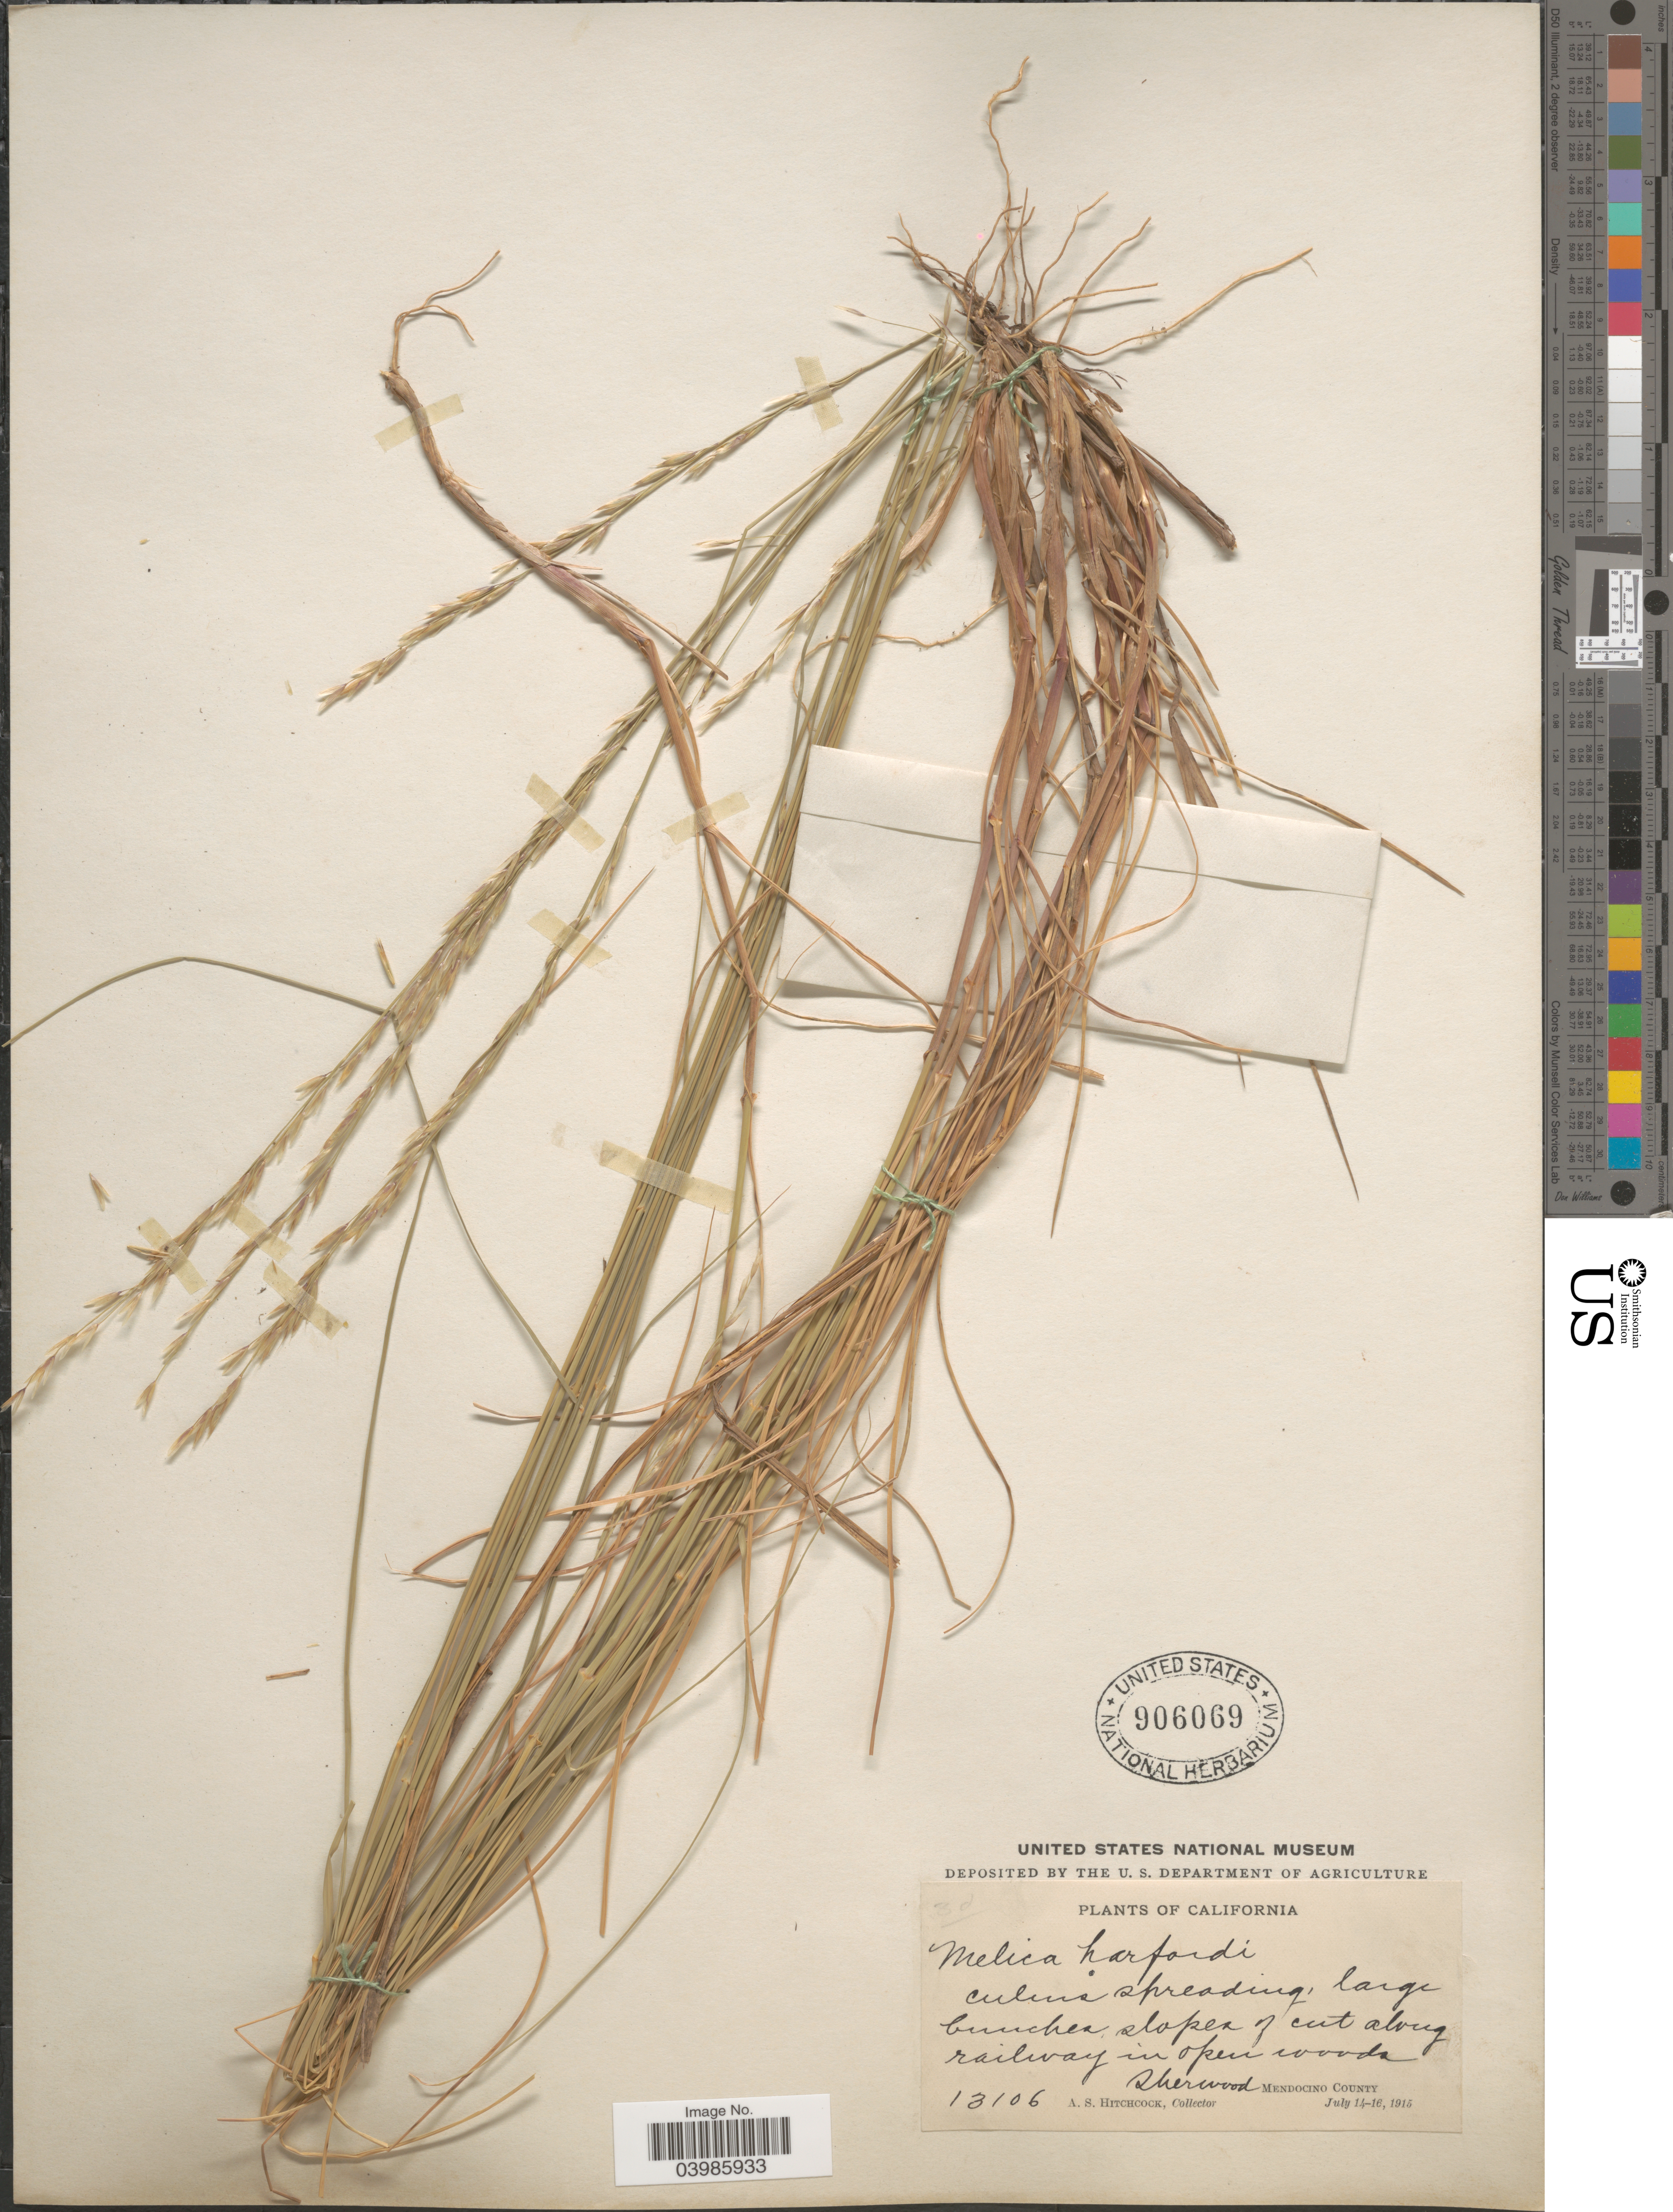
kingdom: Plantae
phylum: Tracheophyta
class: Liliopsida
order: Poales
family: Poaceae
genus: Melica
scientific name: Melica harfordii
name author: Bol.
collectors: A. S. Hitchcock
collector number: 13106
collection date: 1915-07-14/1915-07-16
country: United States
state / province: California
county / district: Mendocino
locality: Sherwood. Mendocino County.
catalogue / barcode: US 906069